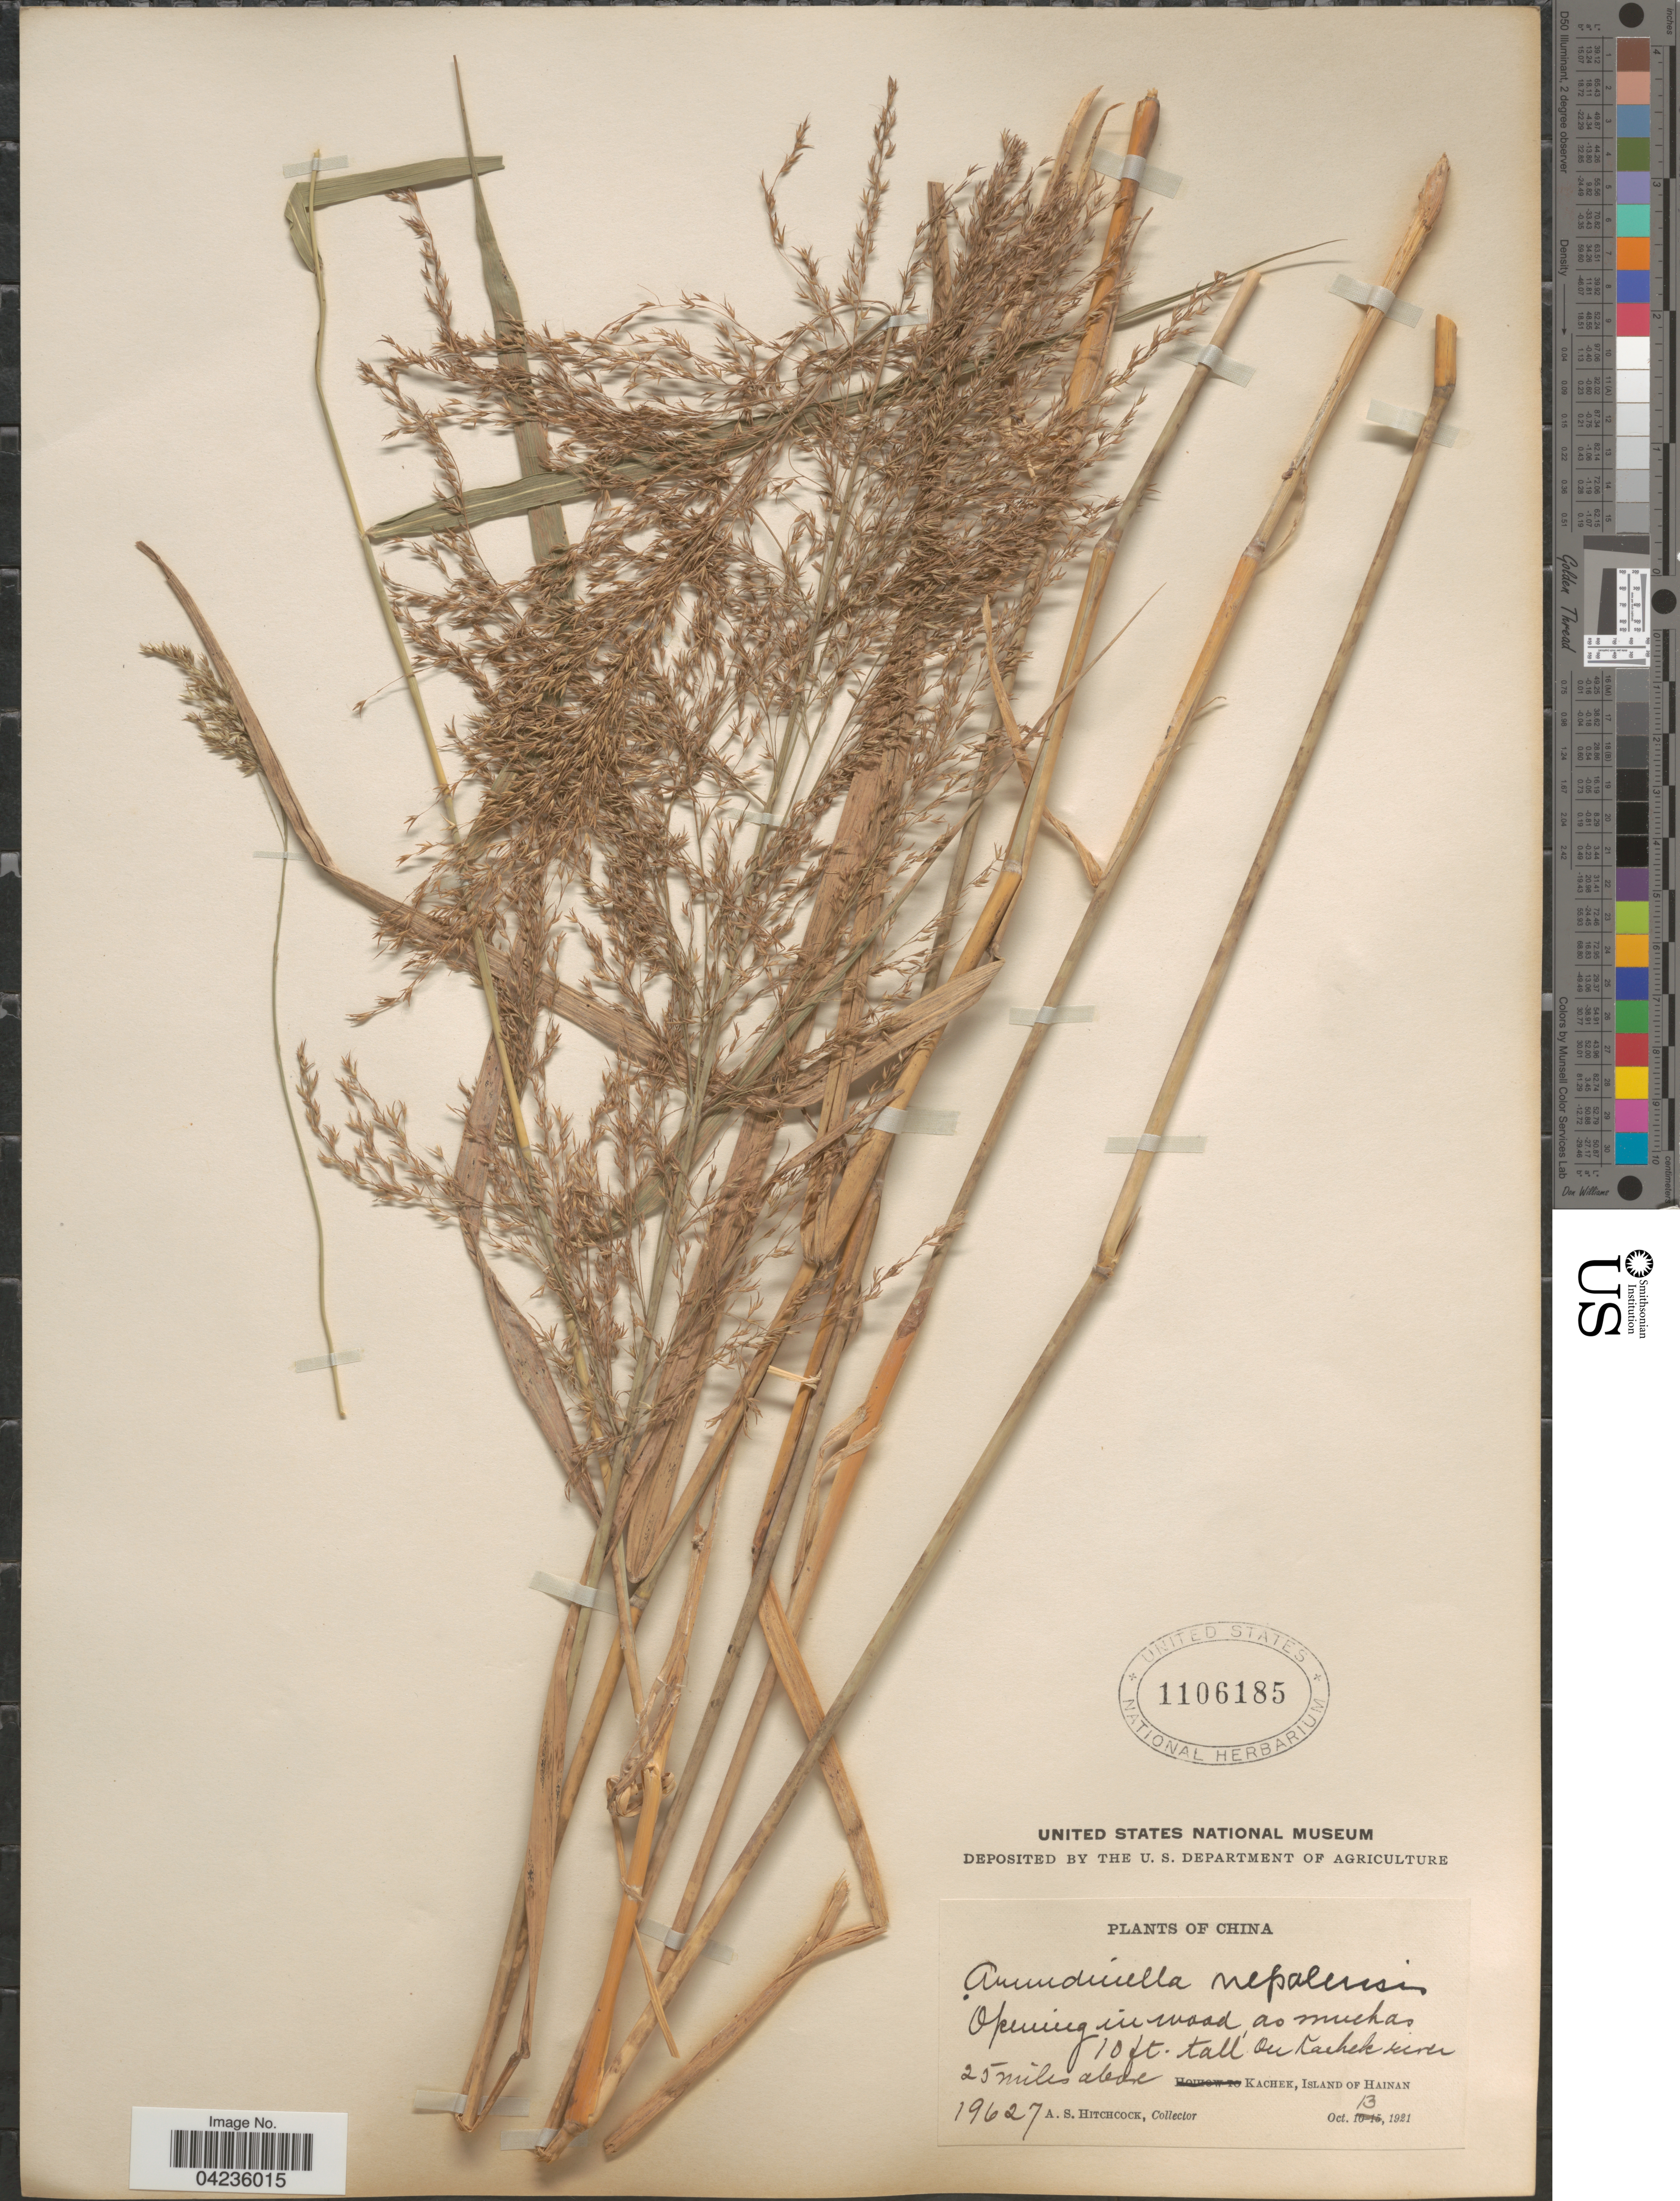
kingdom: Plantae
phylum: Tracheophyta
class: Liliopsida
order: Poales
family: Poaceae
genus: Arundinella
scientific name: Arundinella nepalensis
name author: Trin.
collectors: A. S. Hitchcock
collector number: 19627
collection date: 1921-10-13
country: China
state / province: Hainan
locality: On Kachek river 25 miles above Kachek, Island of Hainan.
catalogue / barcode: US 1106185